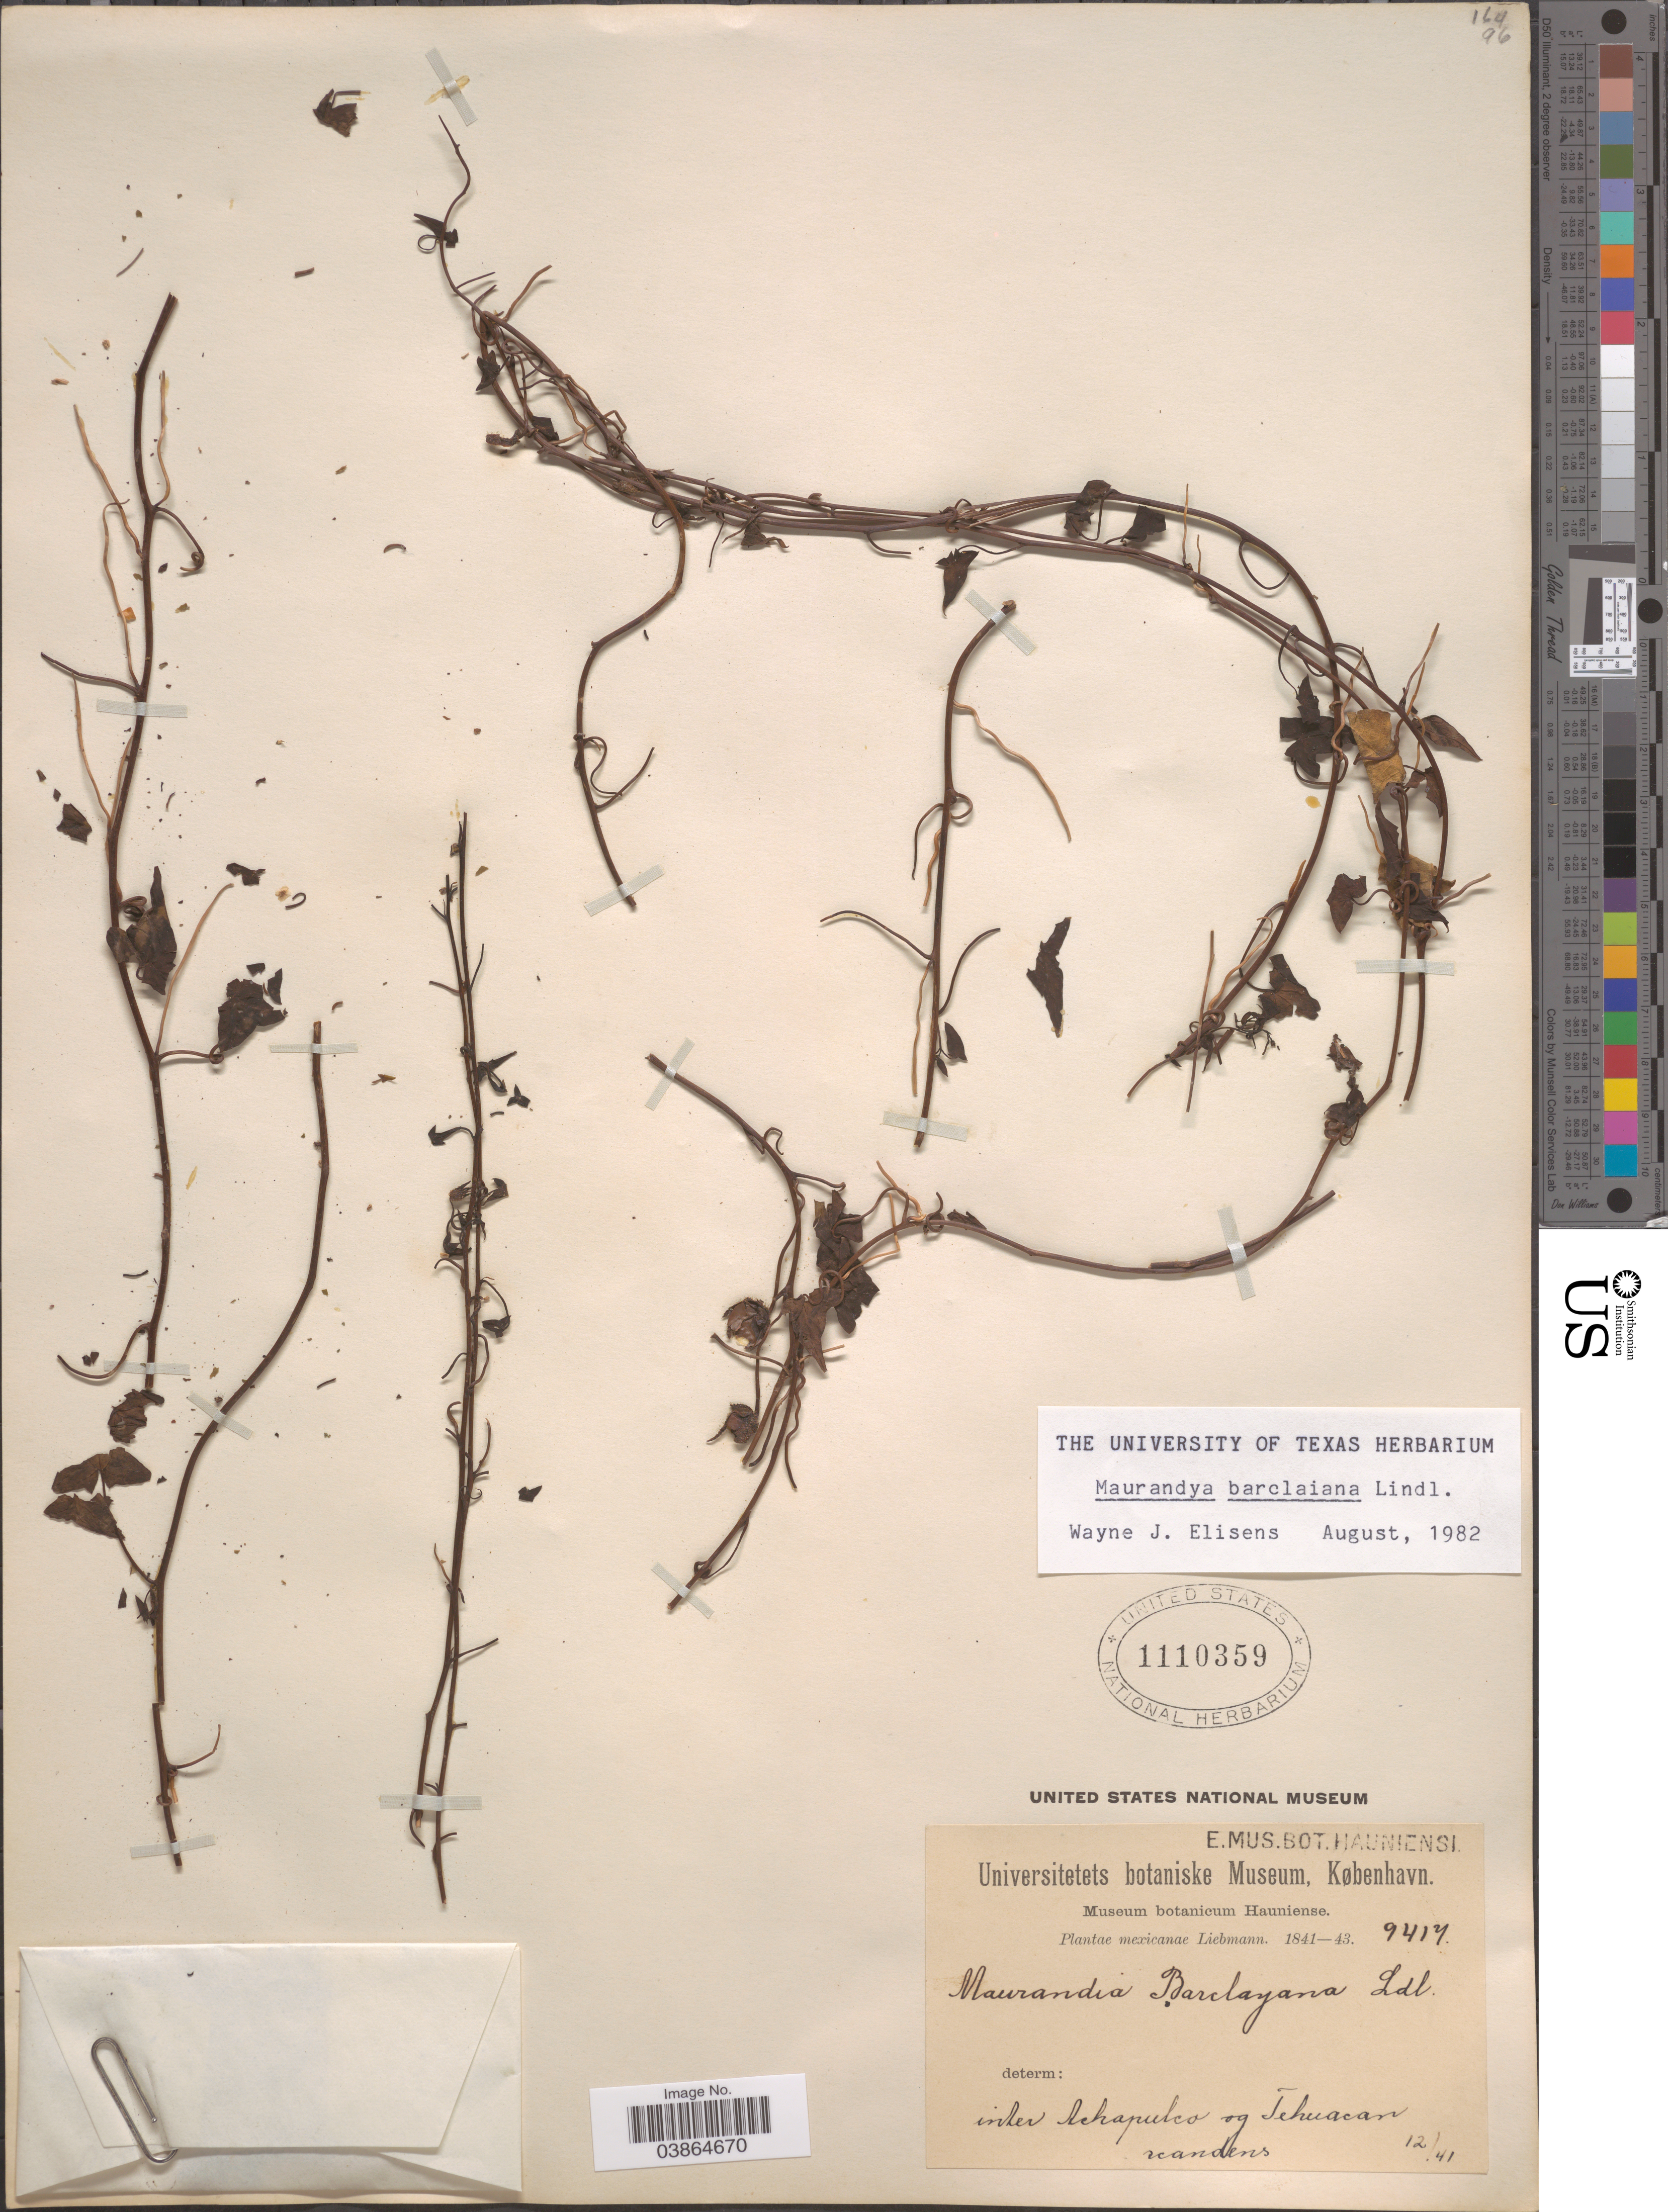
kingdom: Plantae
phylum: Tracheophyta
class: Magnoliopsida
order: Lamiales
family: Plantaginaceae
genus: Maurandya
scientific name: Maurandya barclayana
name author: Lindl.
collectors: Liebmann, --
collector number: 9417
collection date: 1841-12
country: Mexico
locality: Inter Achapulco og Tehuacan scandens.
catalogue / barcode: US 1110359